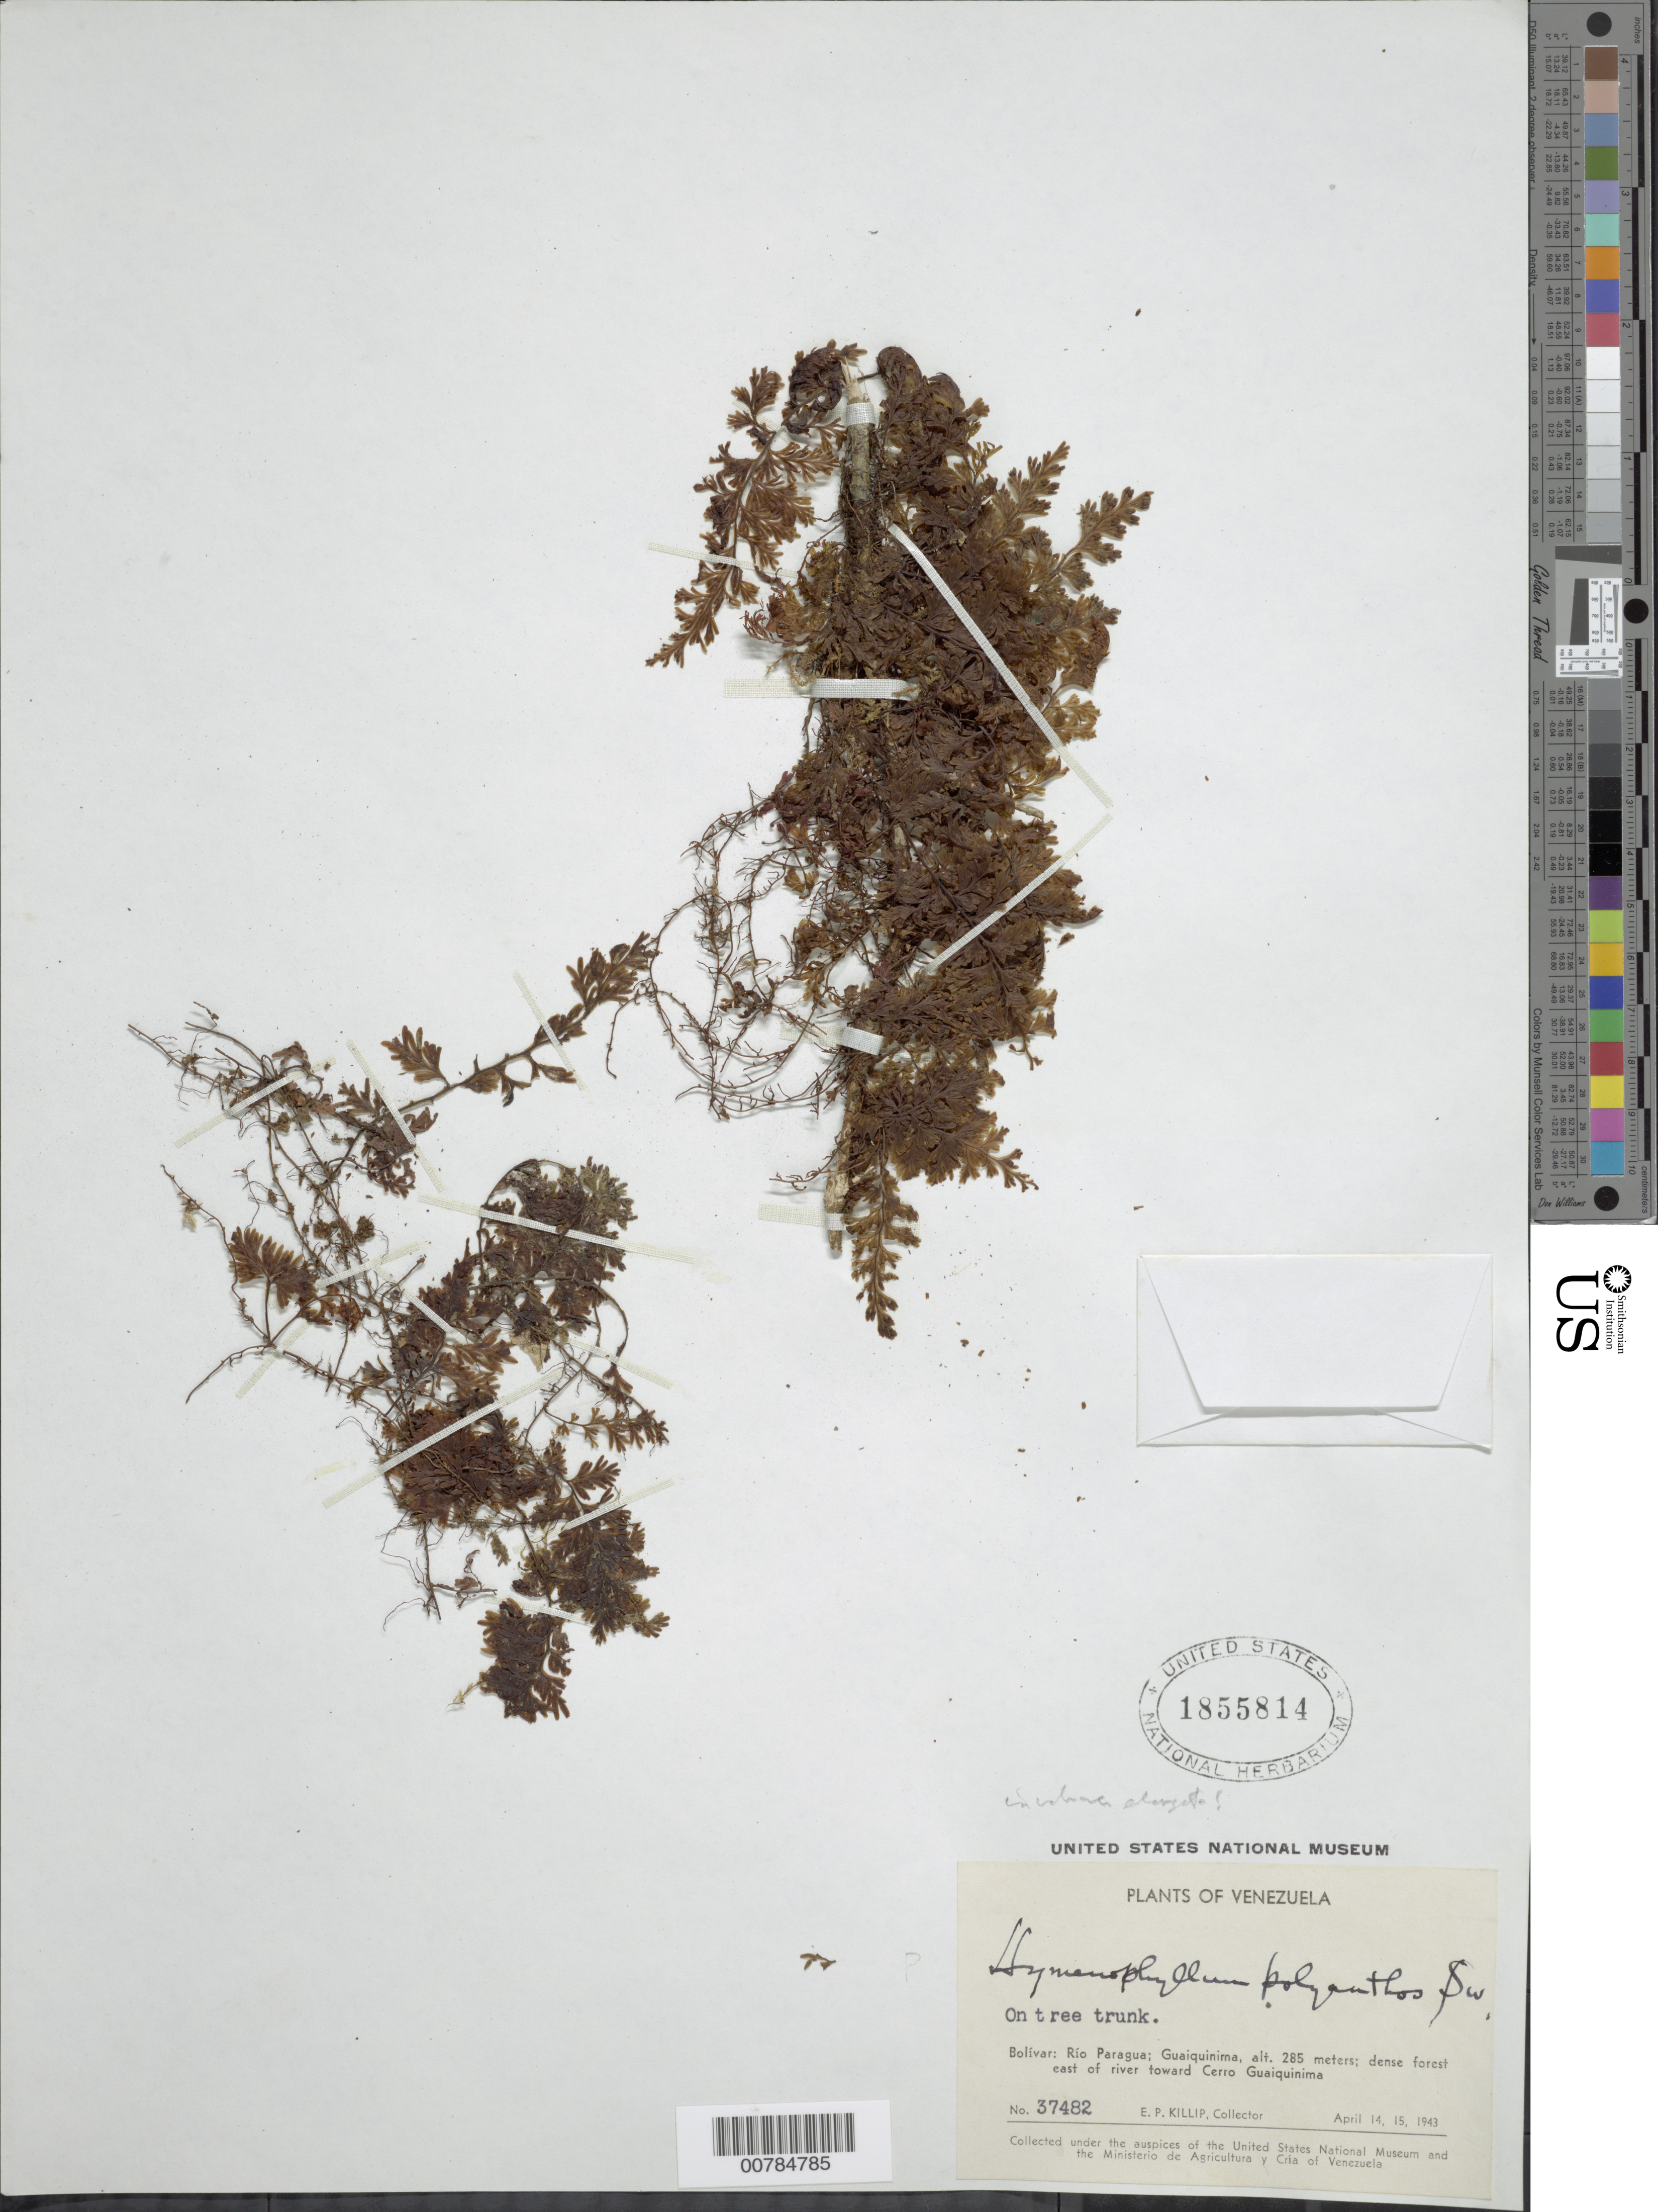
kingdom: Plantae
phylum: Tracheophyta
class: Polypodiopsida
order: Hymenophyllales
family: Hymenophyllaceae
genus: Hymenophyllum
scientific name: Hymenophyllum polyanthos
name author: (Sw.) Sw.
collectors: E. P. Killip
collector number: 37482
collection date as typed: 14-Apr-43 to 15-Apr-43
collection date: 1943-04-14/1943-04-15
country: Venezuela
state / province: Bolívar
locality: Guaiquinima, Río Paragua, E of river toward Cerro Guaiquinima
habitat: Dense forest; on tree trunk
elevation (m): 285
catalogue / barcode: US 1855814